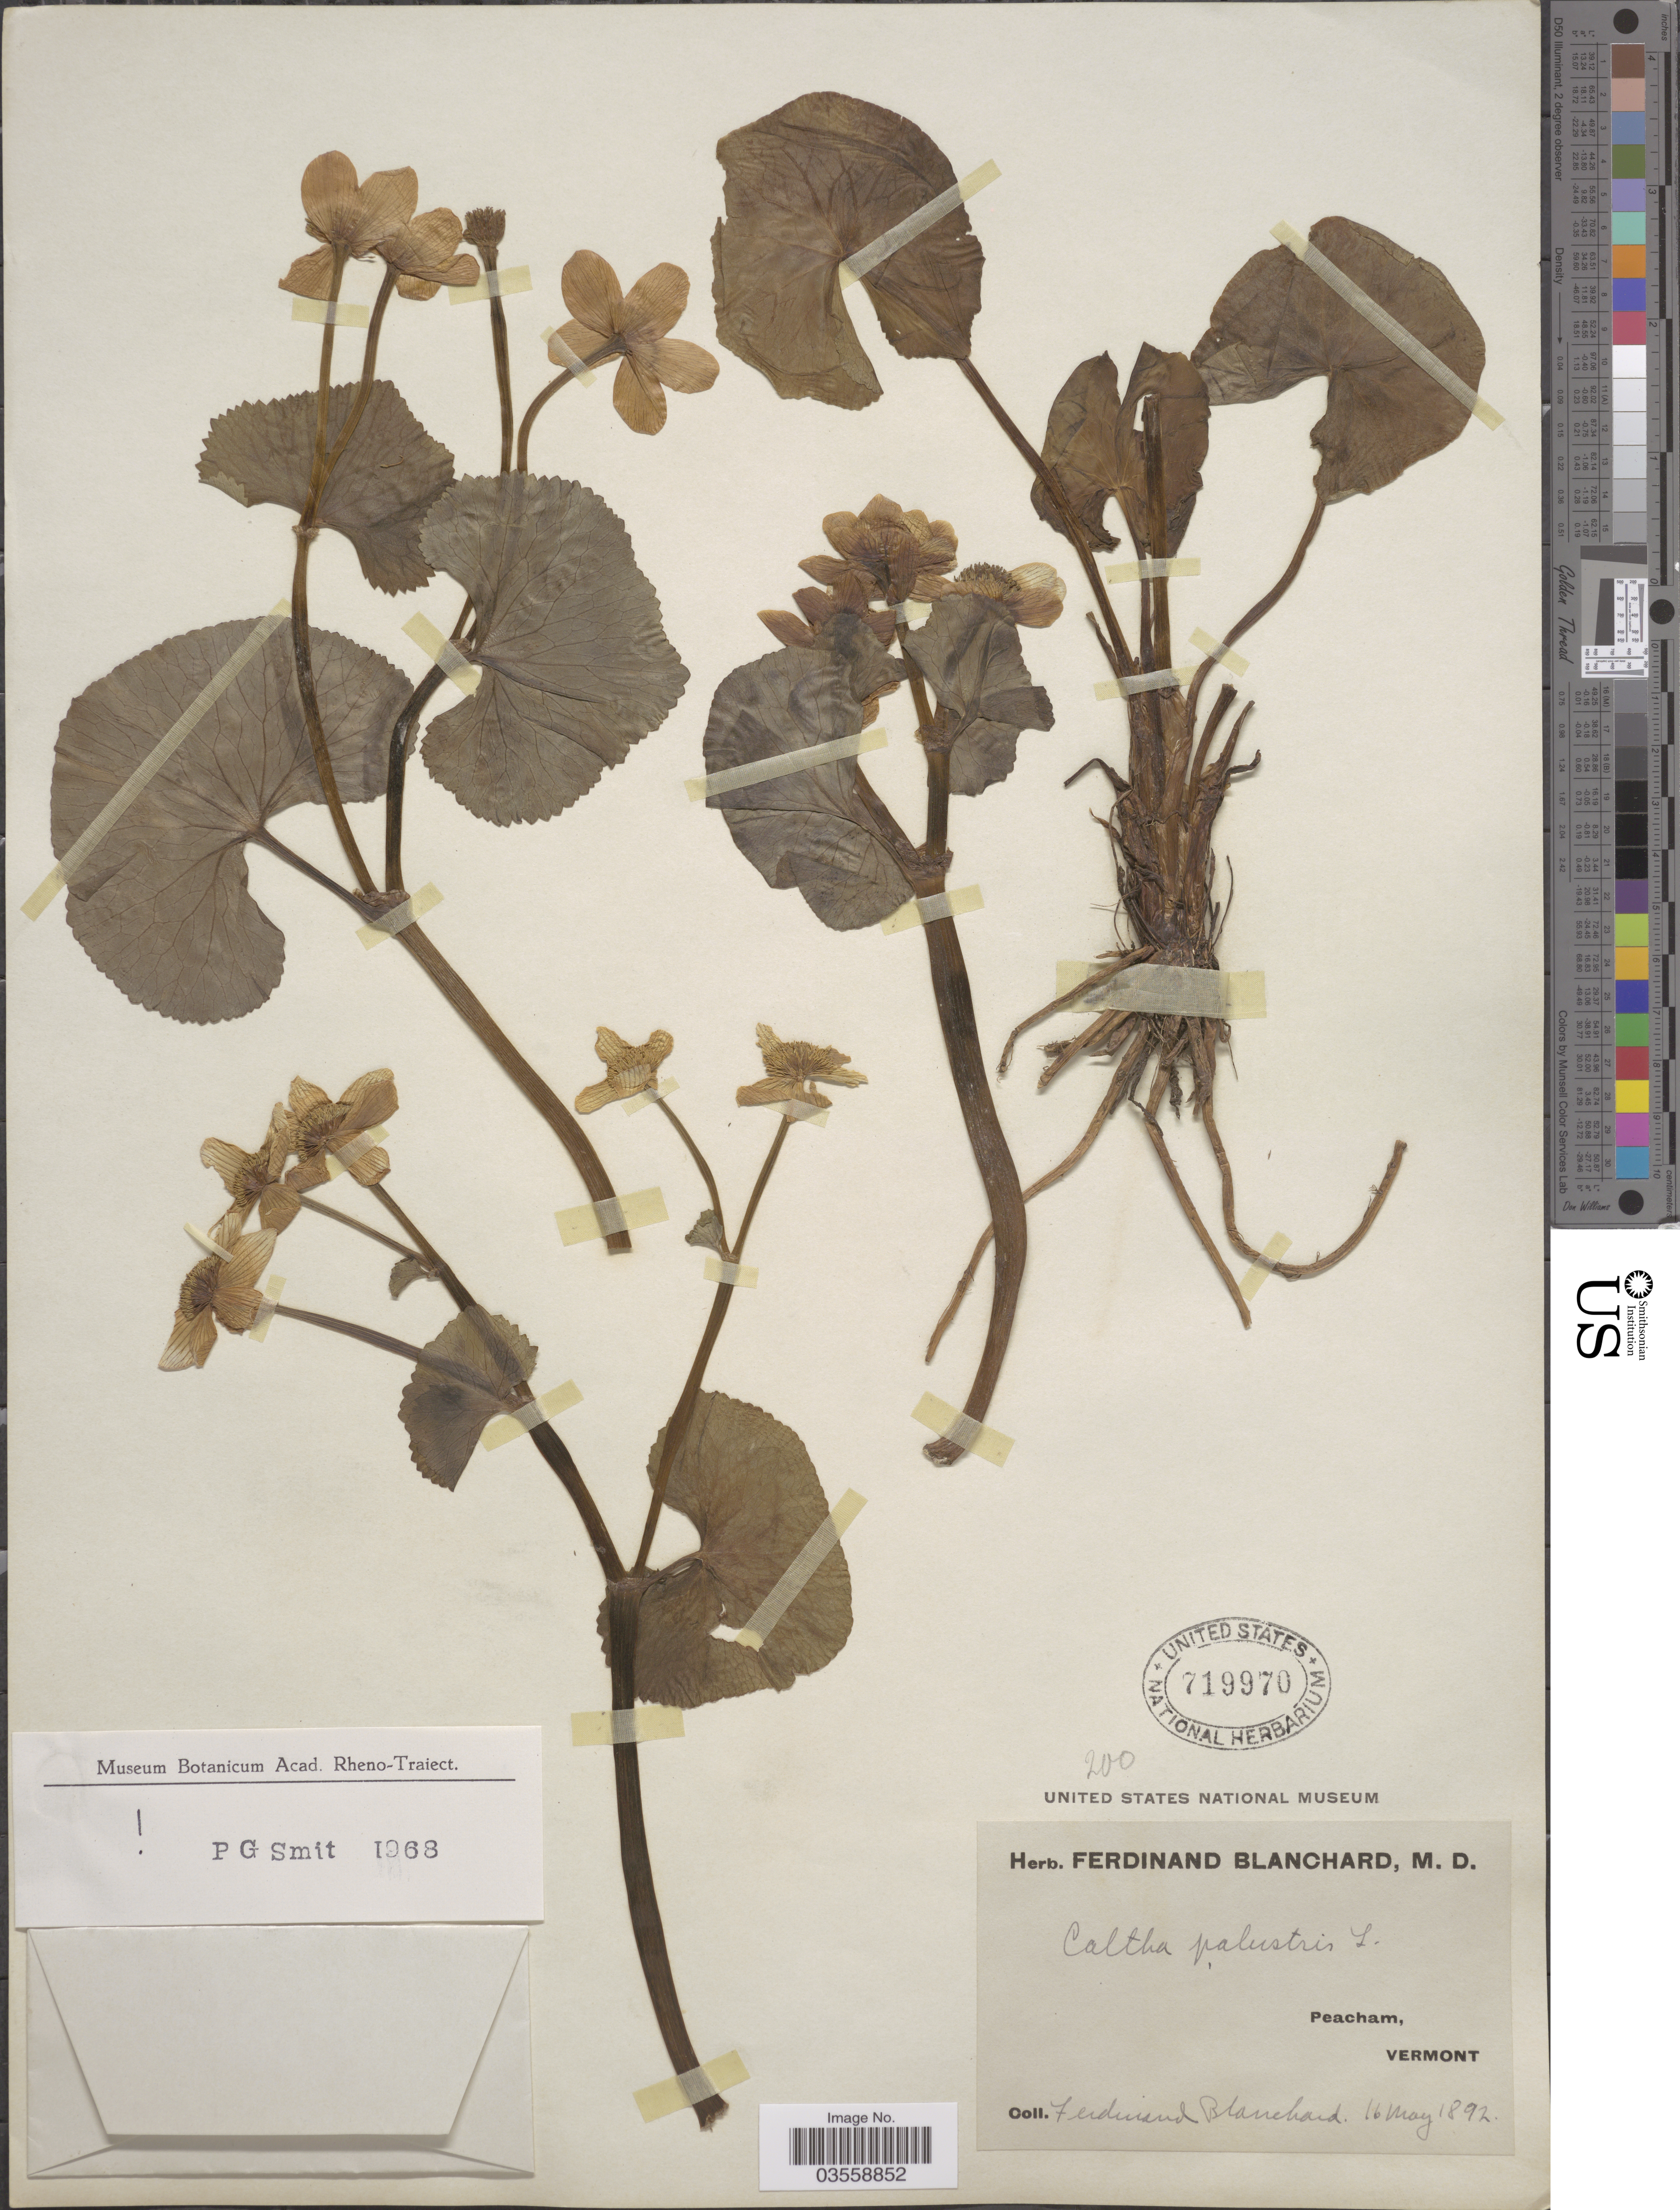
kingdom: Plantae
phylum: Tracheophyta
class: Magnoliopsida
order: Ranunculales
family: Ranunculaceae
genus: Caltha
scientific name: Caltha palustris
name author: L.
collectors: F. Blanchard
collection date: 1892-05-16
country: United States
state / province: Vermont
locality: Peacham.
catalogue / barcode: US 719970